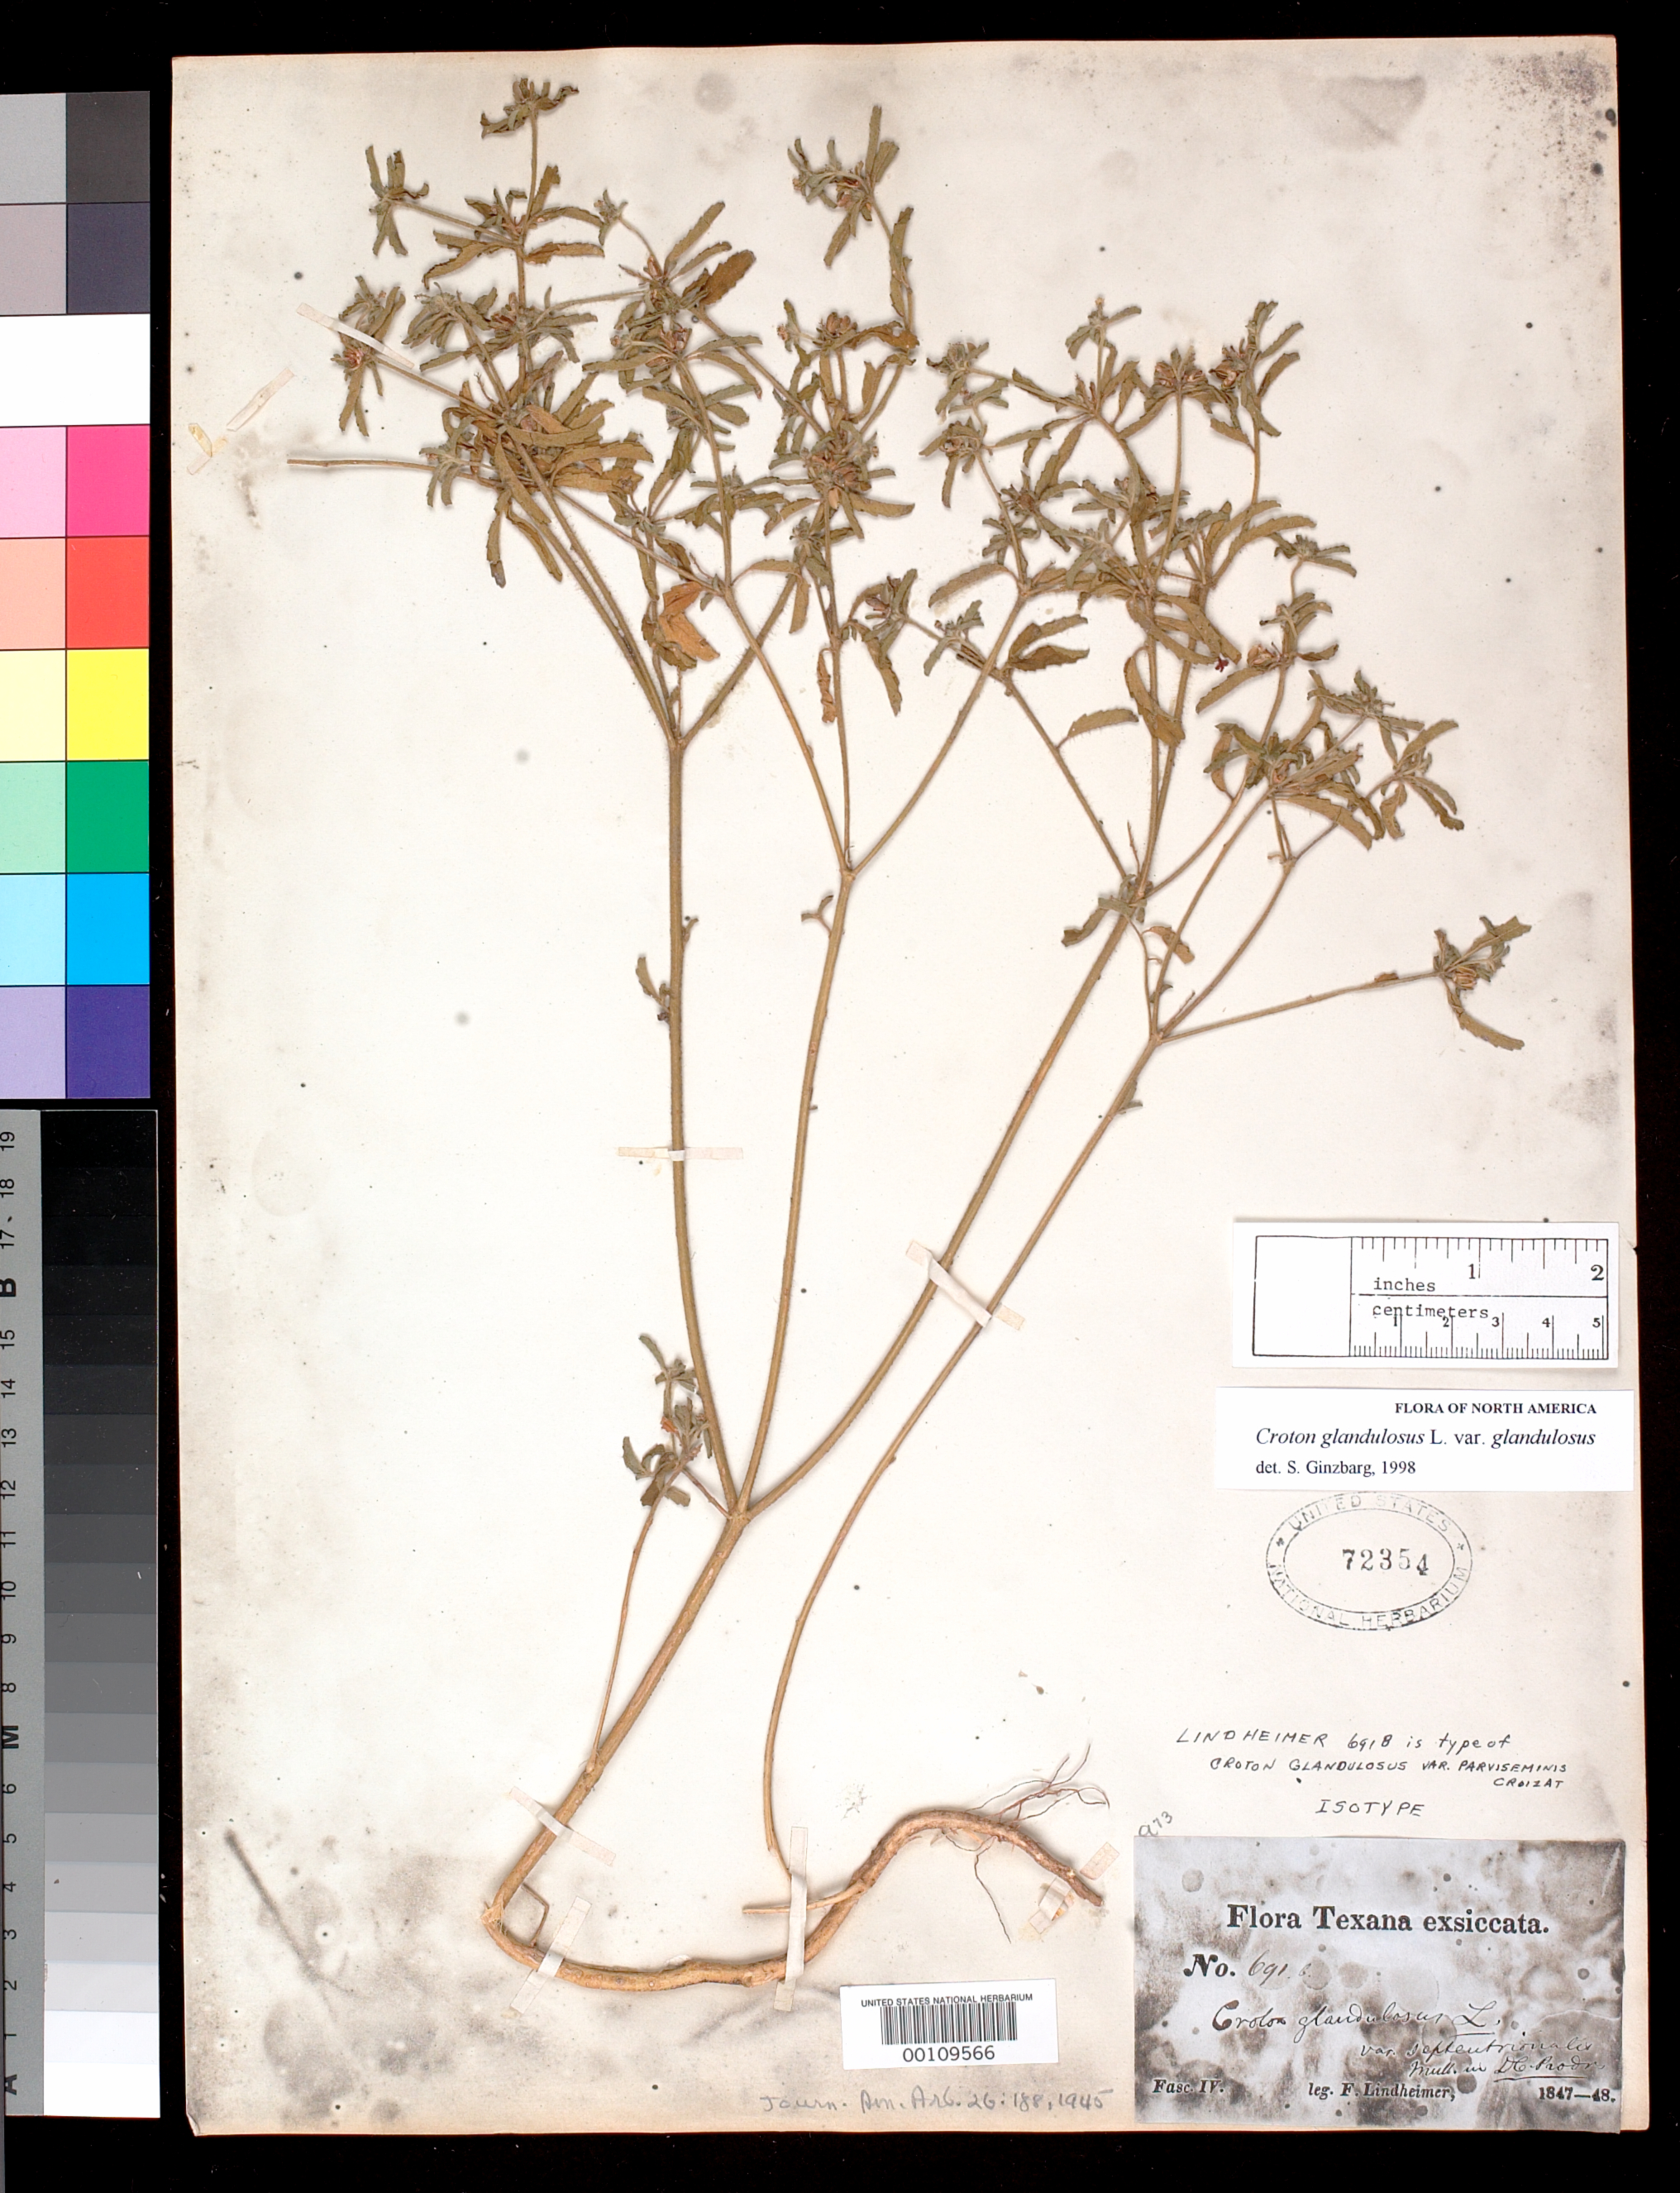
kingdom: Plantae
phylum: Tracheophyta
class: Magnoliopsida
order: Malpighiales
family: Euphorbiaceae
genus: Croton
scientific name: Croton glandulosus var. parviseminus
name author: Croizat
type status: Isotype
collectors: F. J. Lindheimer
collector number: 691 b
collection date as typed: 1847 to -- --- 1848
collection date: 1847/1848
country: United States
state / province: Texas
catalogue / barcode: US 72354